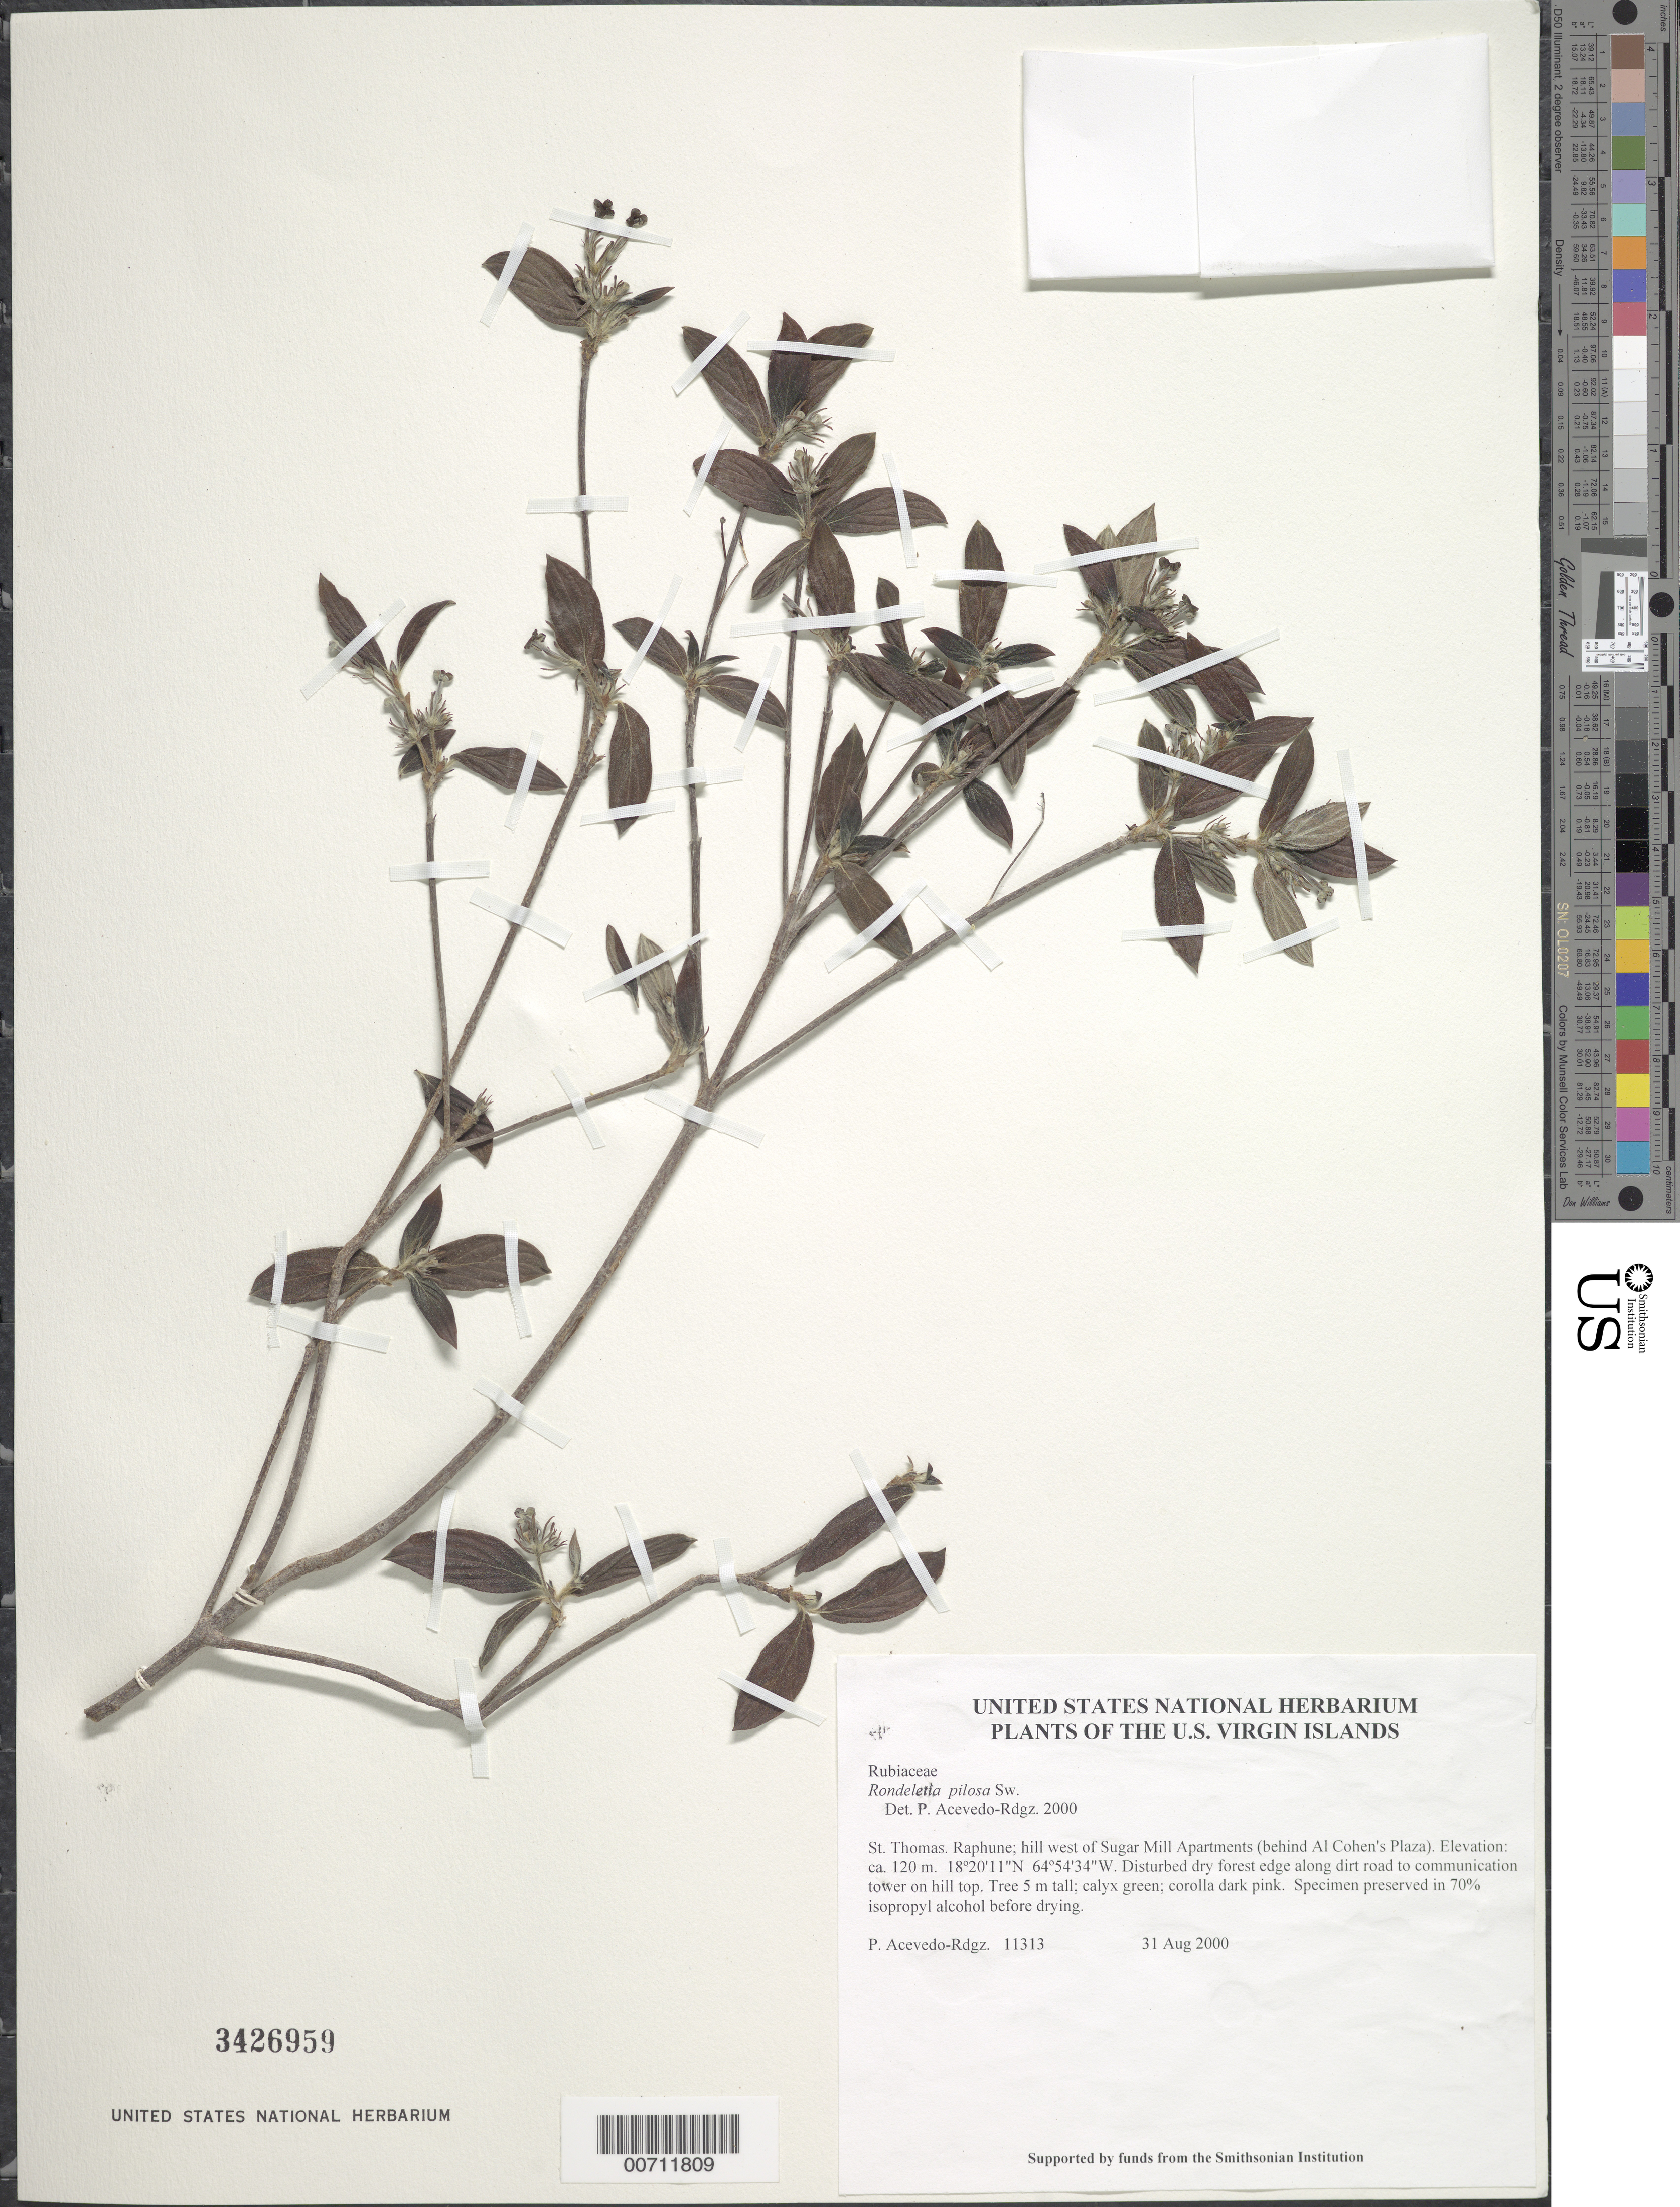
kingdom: Plantae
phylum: Tracheophyta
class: Magnoliopsida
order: Gentianales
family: Rubiaceae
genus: Rondeletia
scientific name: Rondeletia pilosa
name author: Sw.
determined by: Acevedo-Rodríguez, P., (BOT), Smithsonian Institution - National Museum of Natural History (UNITED STATES)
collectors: P. Acevedo-Rodr.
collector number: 11313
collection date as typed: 31 Aug 2000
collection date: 2000-08-31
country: U.S. Virgin Islands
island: St. Thomas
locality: Raphune; hill west of Sugar Mill Apartments (behind Al Cohen's Plaza).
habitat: Disturbed dry forest edge along dirt road to communication tower on hill top.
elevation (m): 120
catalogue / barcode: US 3426959